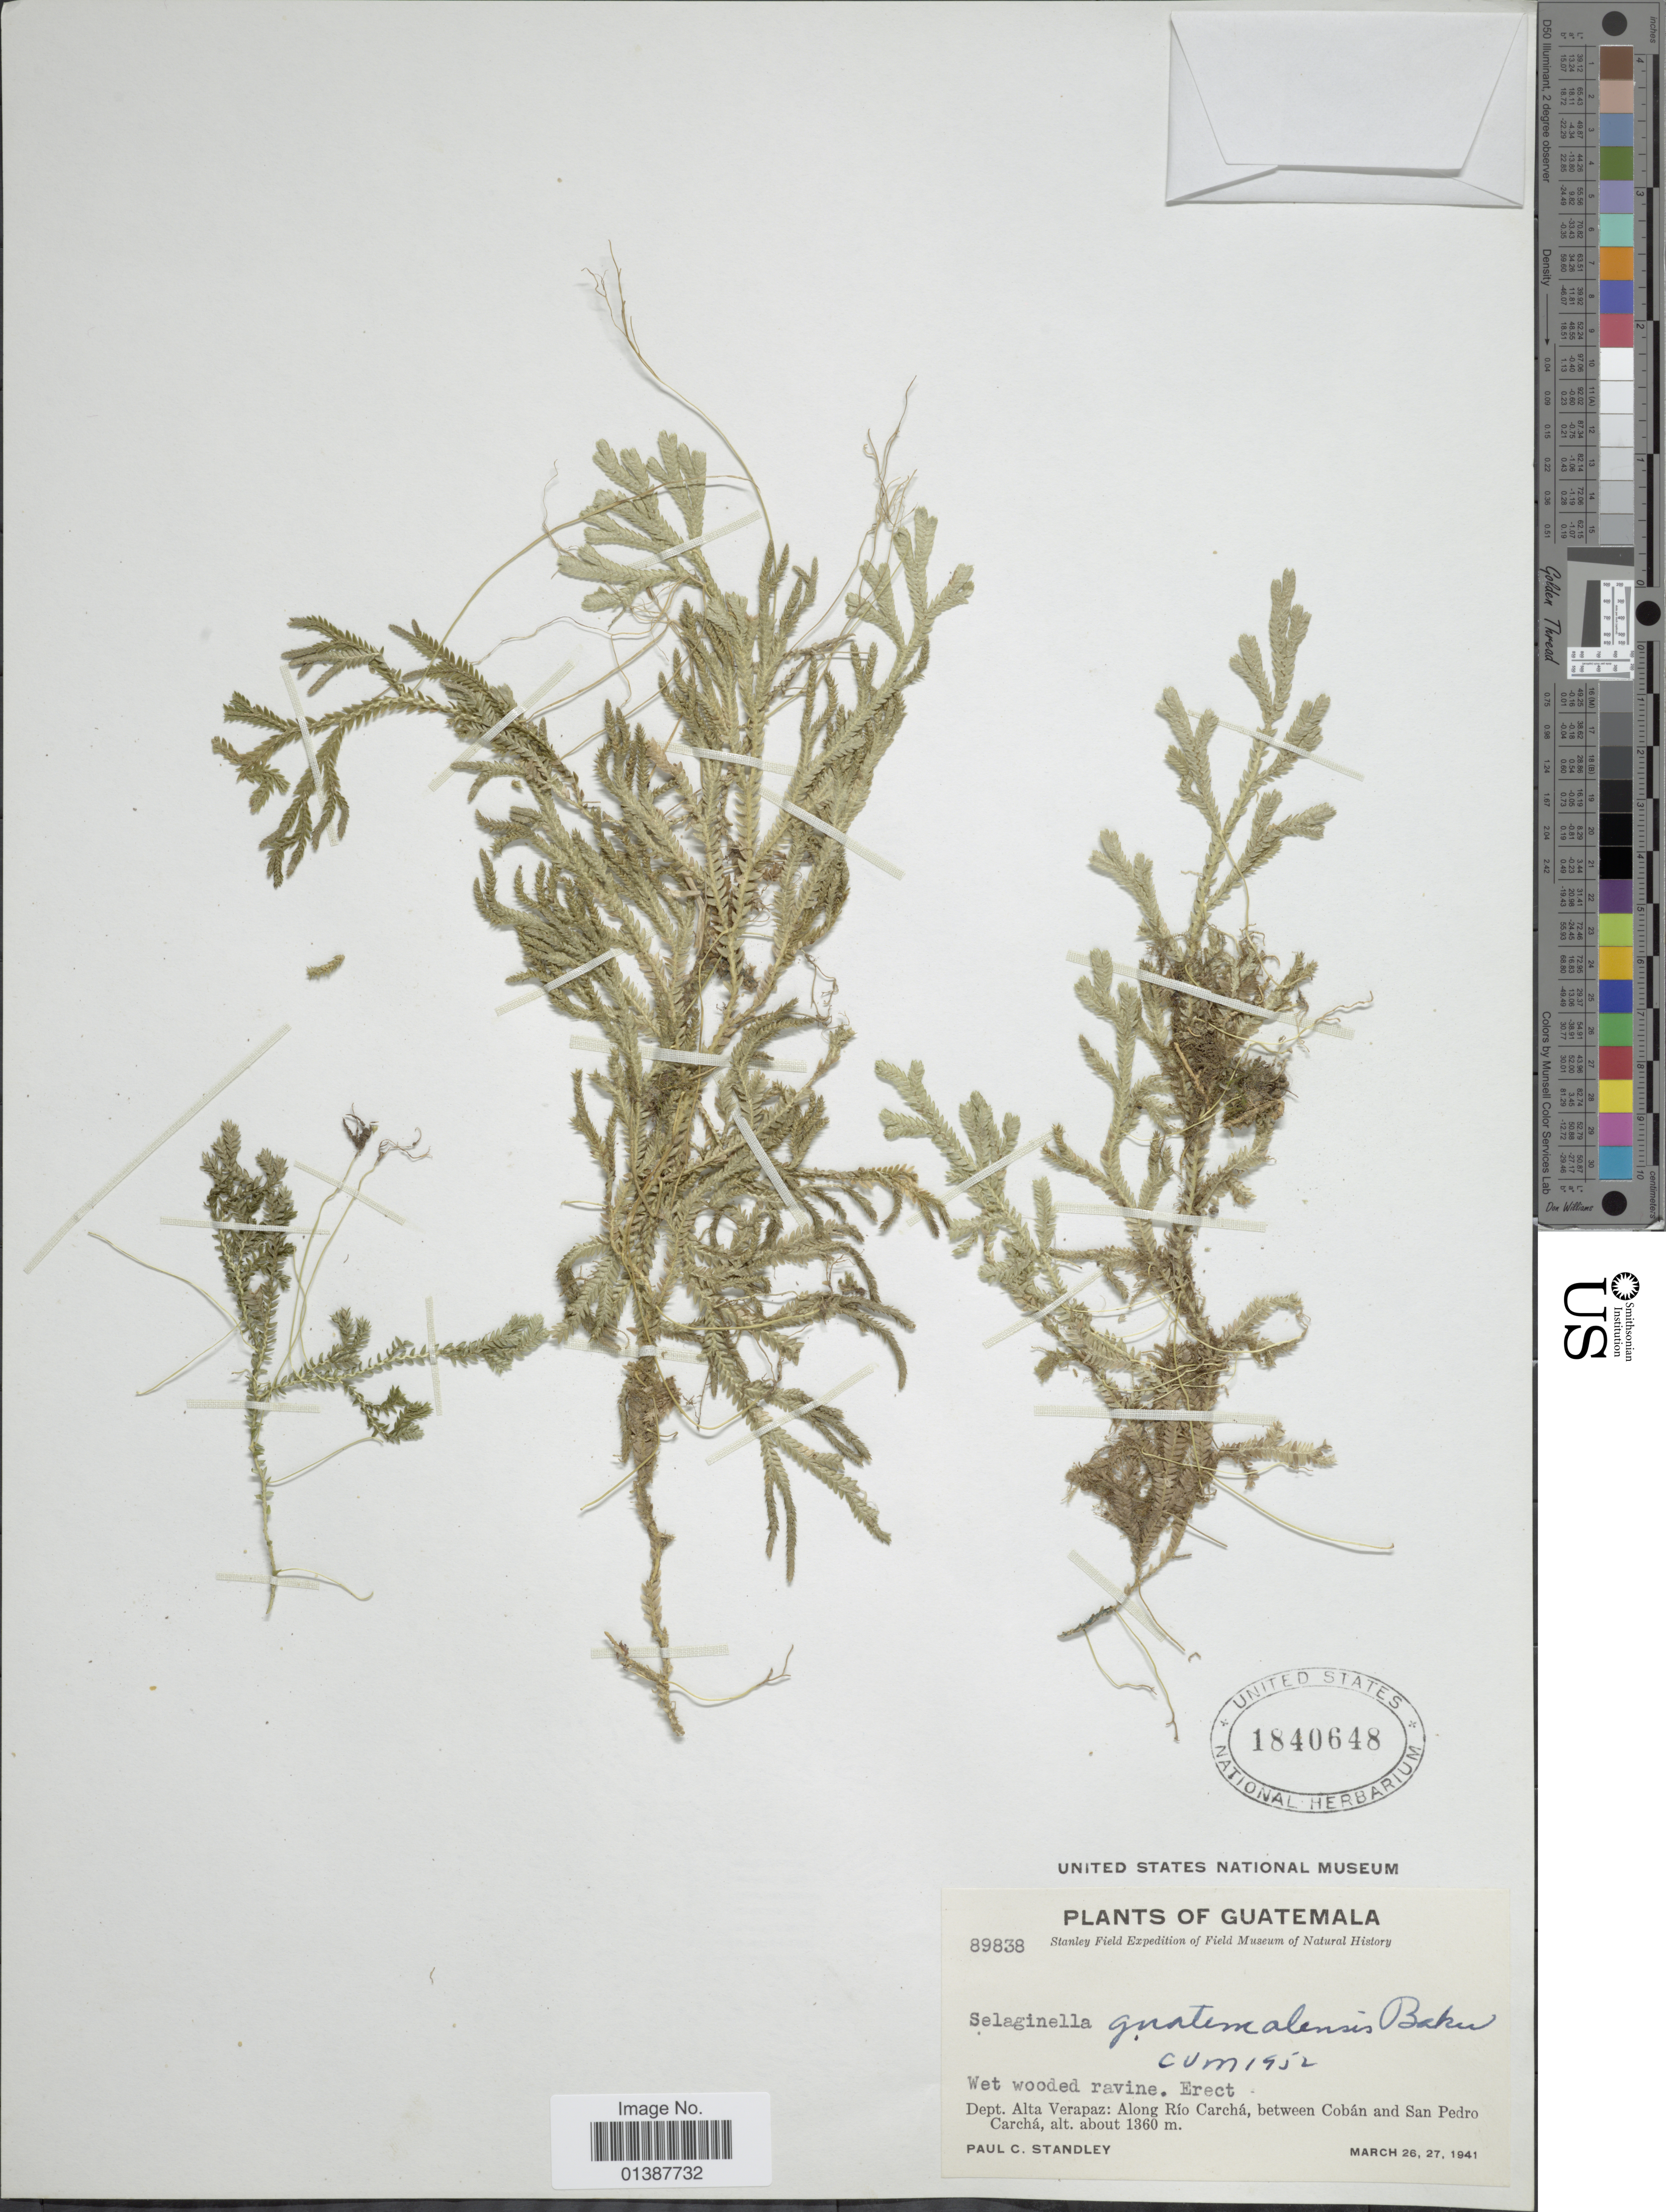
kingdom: Plantae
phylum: Tracheophyta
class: Lycopodiopsida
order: Selaginellales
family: Selaginellaceae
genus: Selaginella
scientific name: Selaginella guatemalensis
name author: Baker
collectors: P. C. Standley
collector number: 89838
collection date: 1941-03-26/1941-03-27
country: Guatemala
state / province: Alta Verapaz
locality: Dept Alta Verapaz: Along Río Carchá, between Cobán and San pedro Carachá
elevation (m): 1360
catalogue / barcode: US 1840648